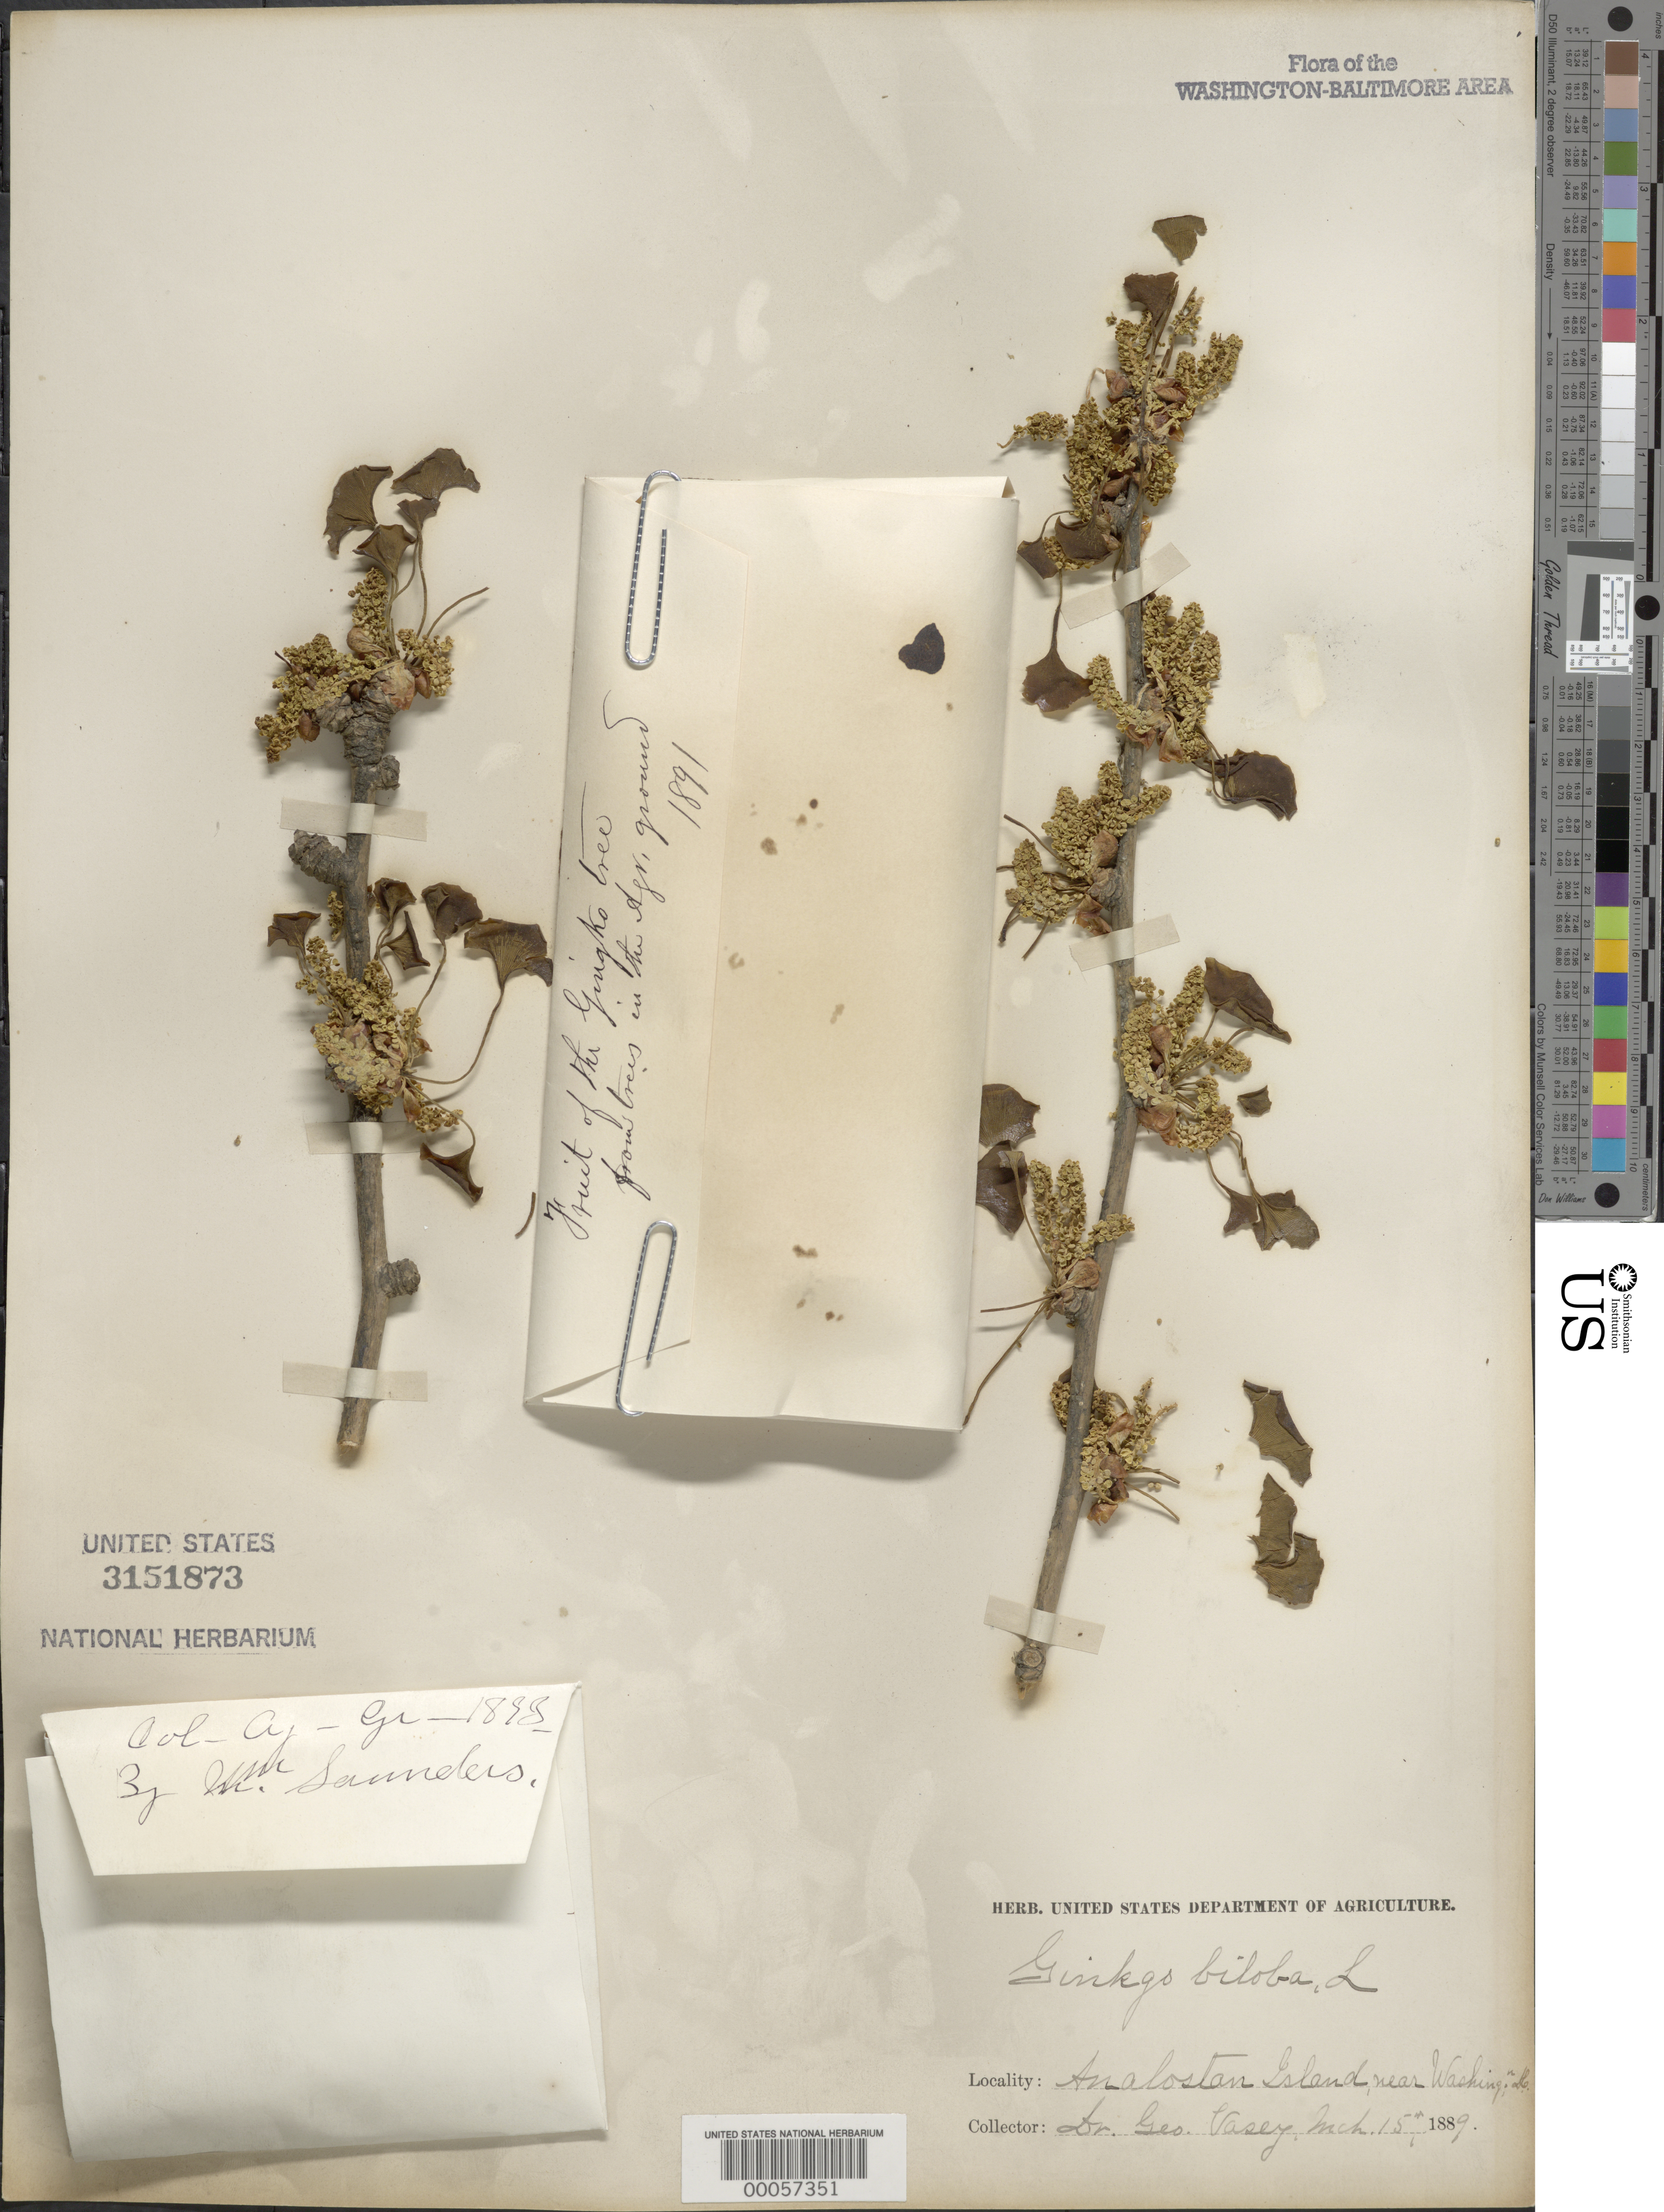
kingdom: Plantae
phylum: Tracheophyta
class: Ginkgoopsida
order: Ginkgoales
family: Ginkgoaceae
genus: Ginkgo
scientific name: Ginkgo biloba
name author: L.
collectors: G. R. Vasey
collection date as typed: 15 Mar 1889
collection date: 1889-03-15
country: United States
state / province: District of Columbia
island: Theodore Roosevelt Island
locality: Near Washington DC, formally Analostan Island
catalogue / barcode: US 3151873-2